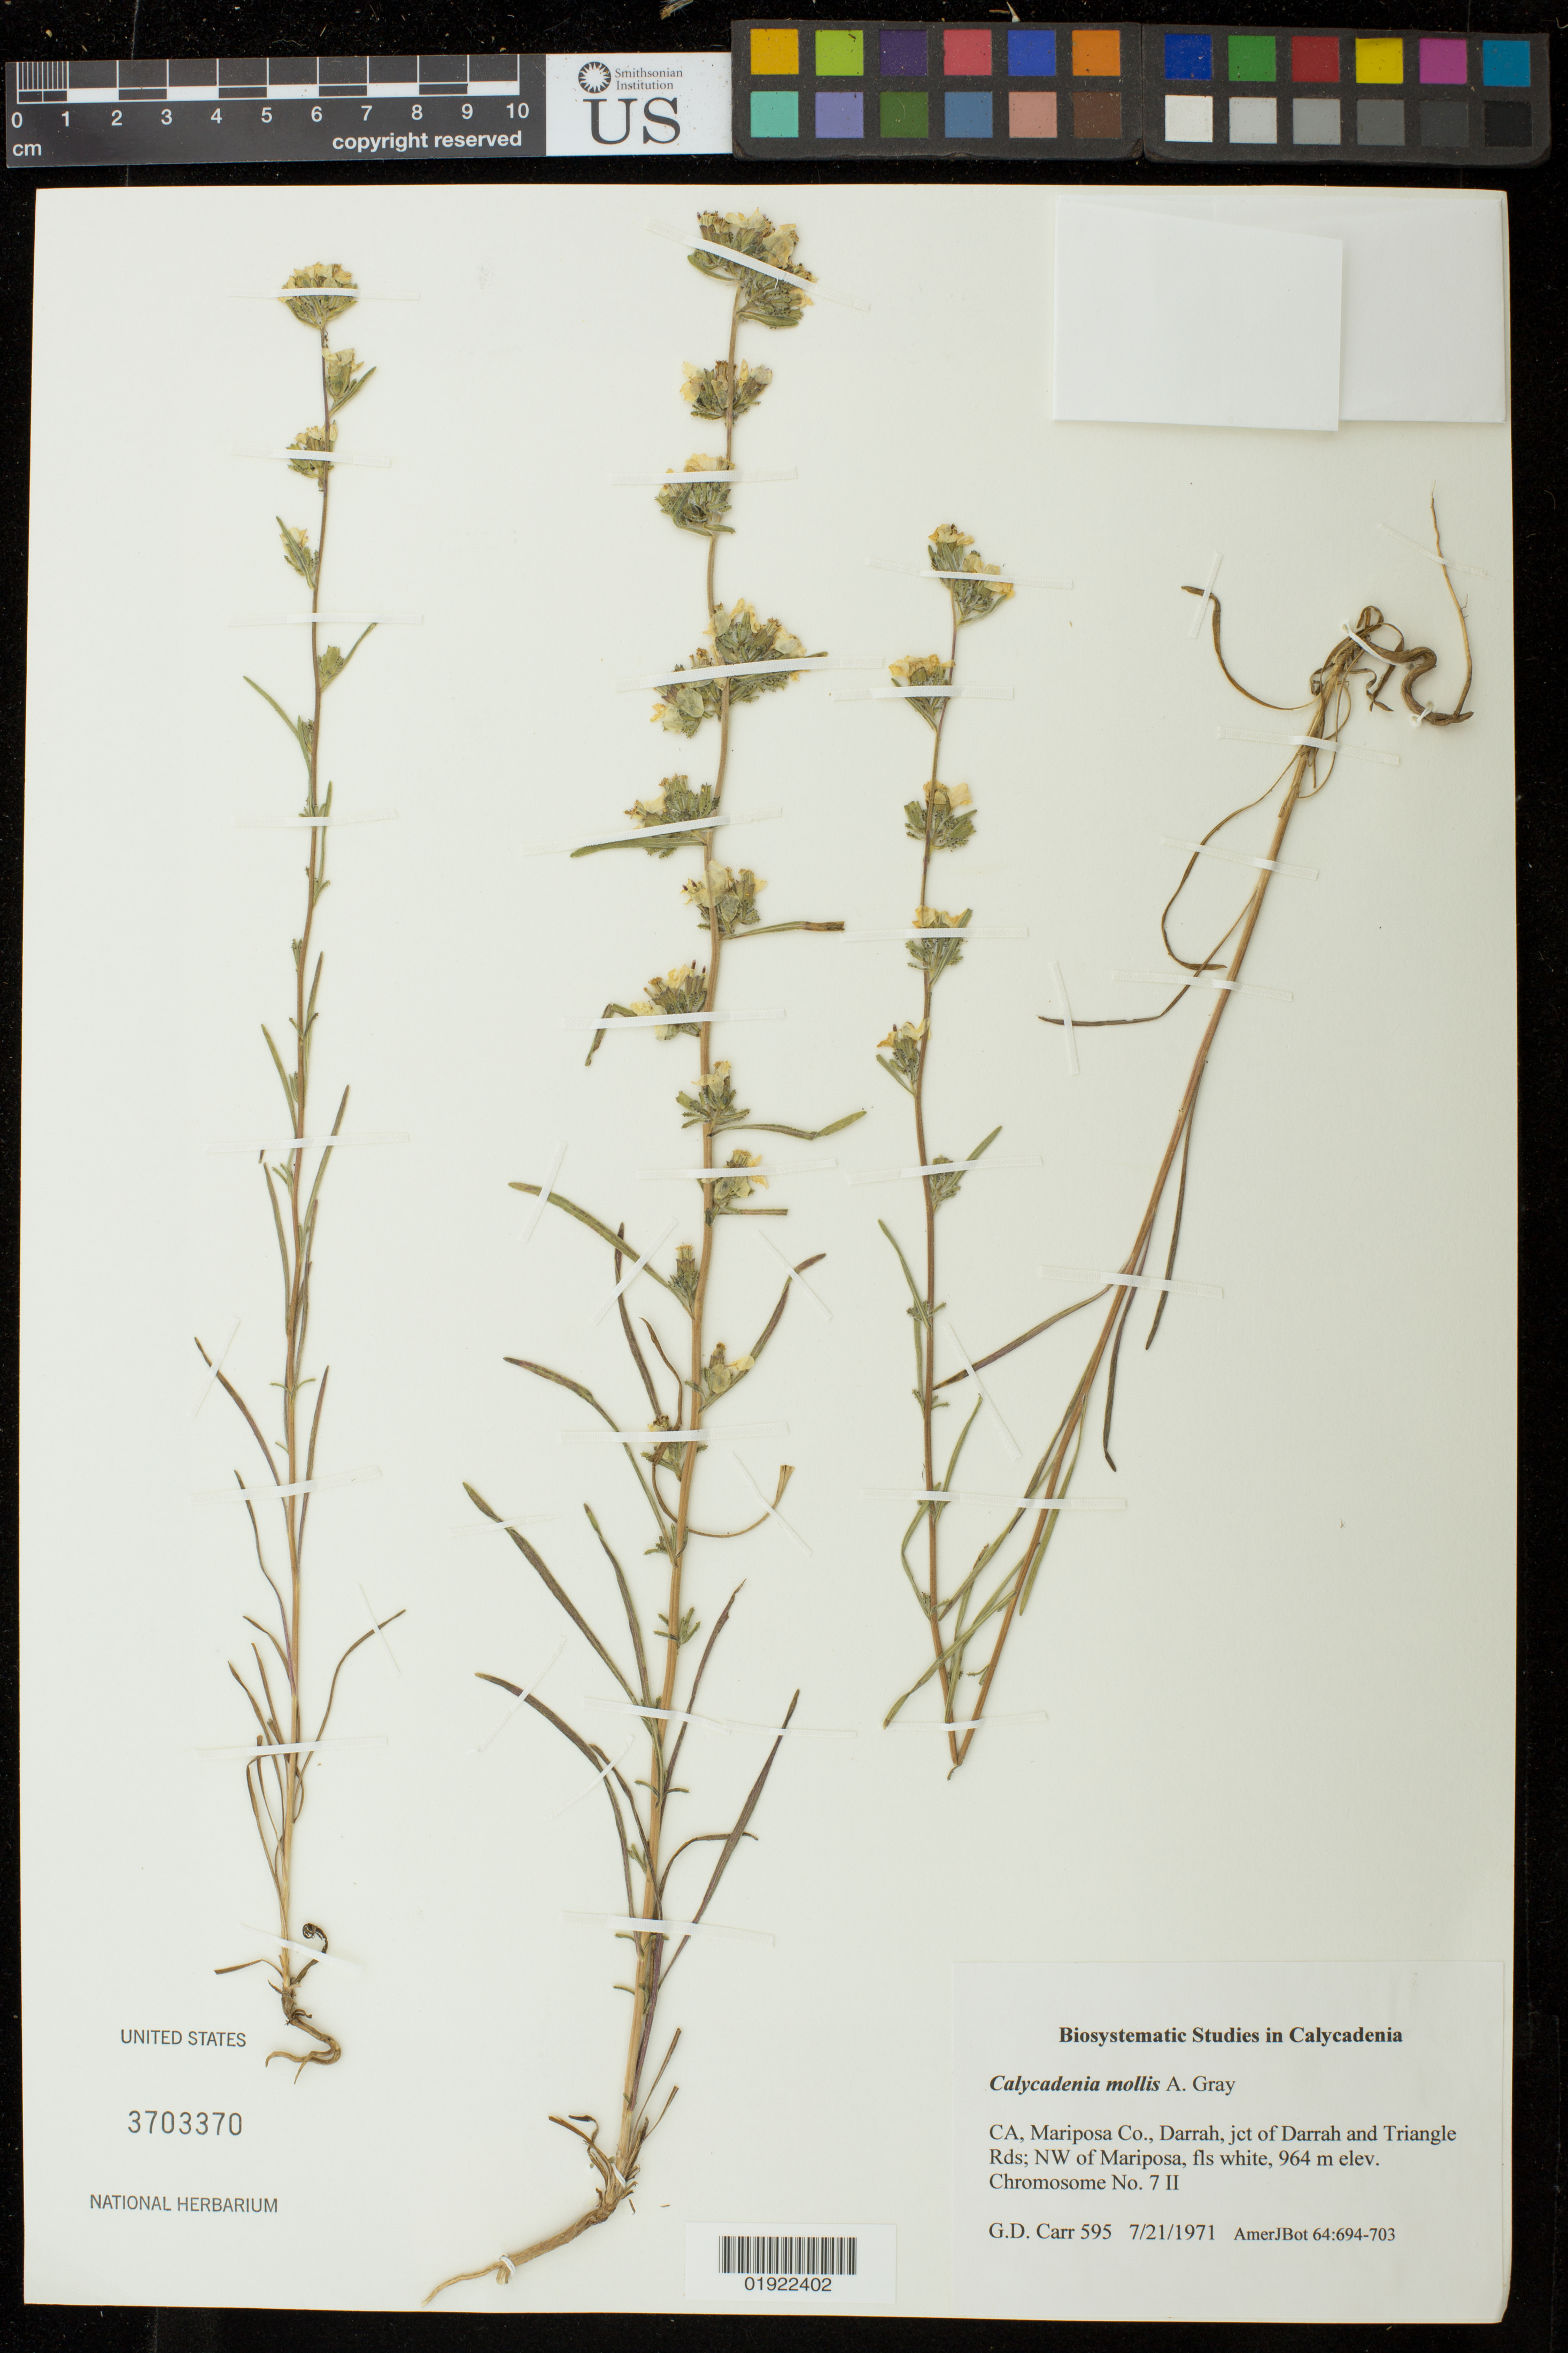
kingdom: Plantae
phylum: Tracheophyta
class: Magnoliopsida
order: Asterales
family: Asteraceae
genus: Calycadenia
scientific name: Calycadenia mollis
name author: A. Gray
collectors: G. Carr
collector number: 595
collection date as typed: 7/21/1971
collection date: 1971-07-21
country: United States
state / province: California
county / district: Mariposa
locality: Darrah, jct Darrah and Triangle Rds; NW of Mariposa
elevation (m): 964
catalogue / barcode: US 3703370